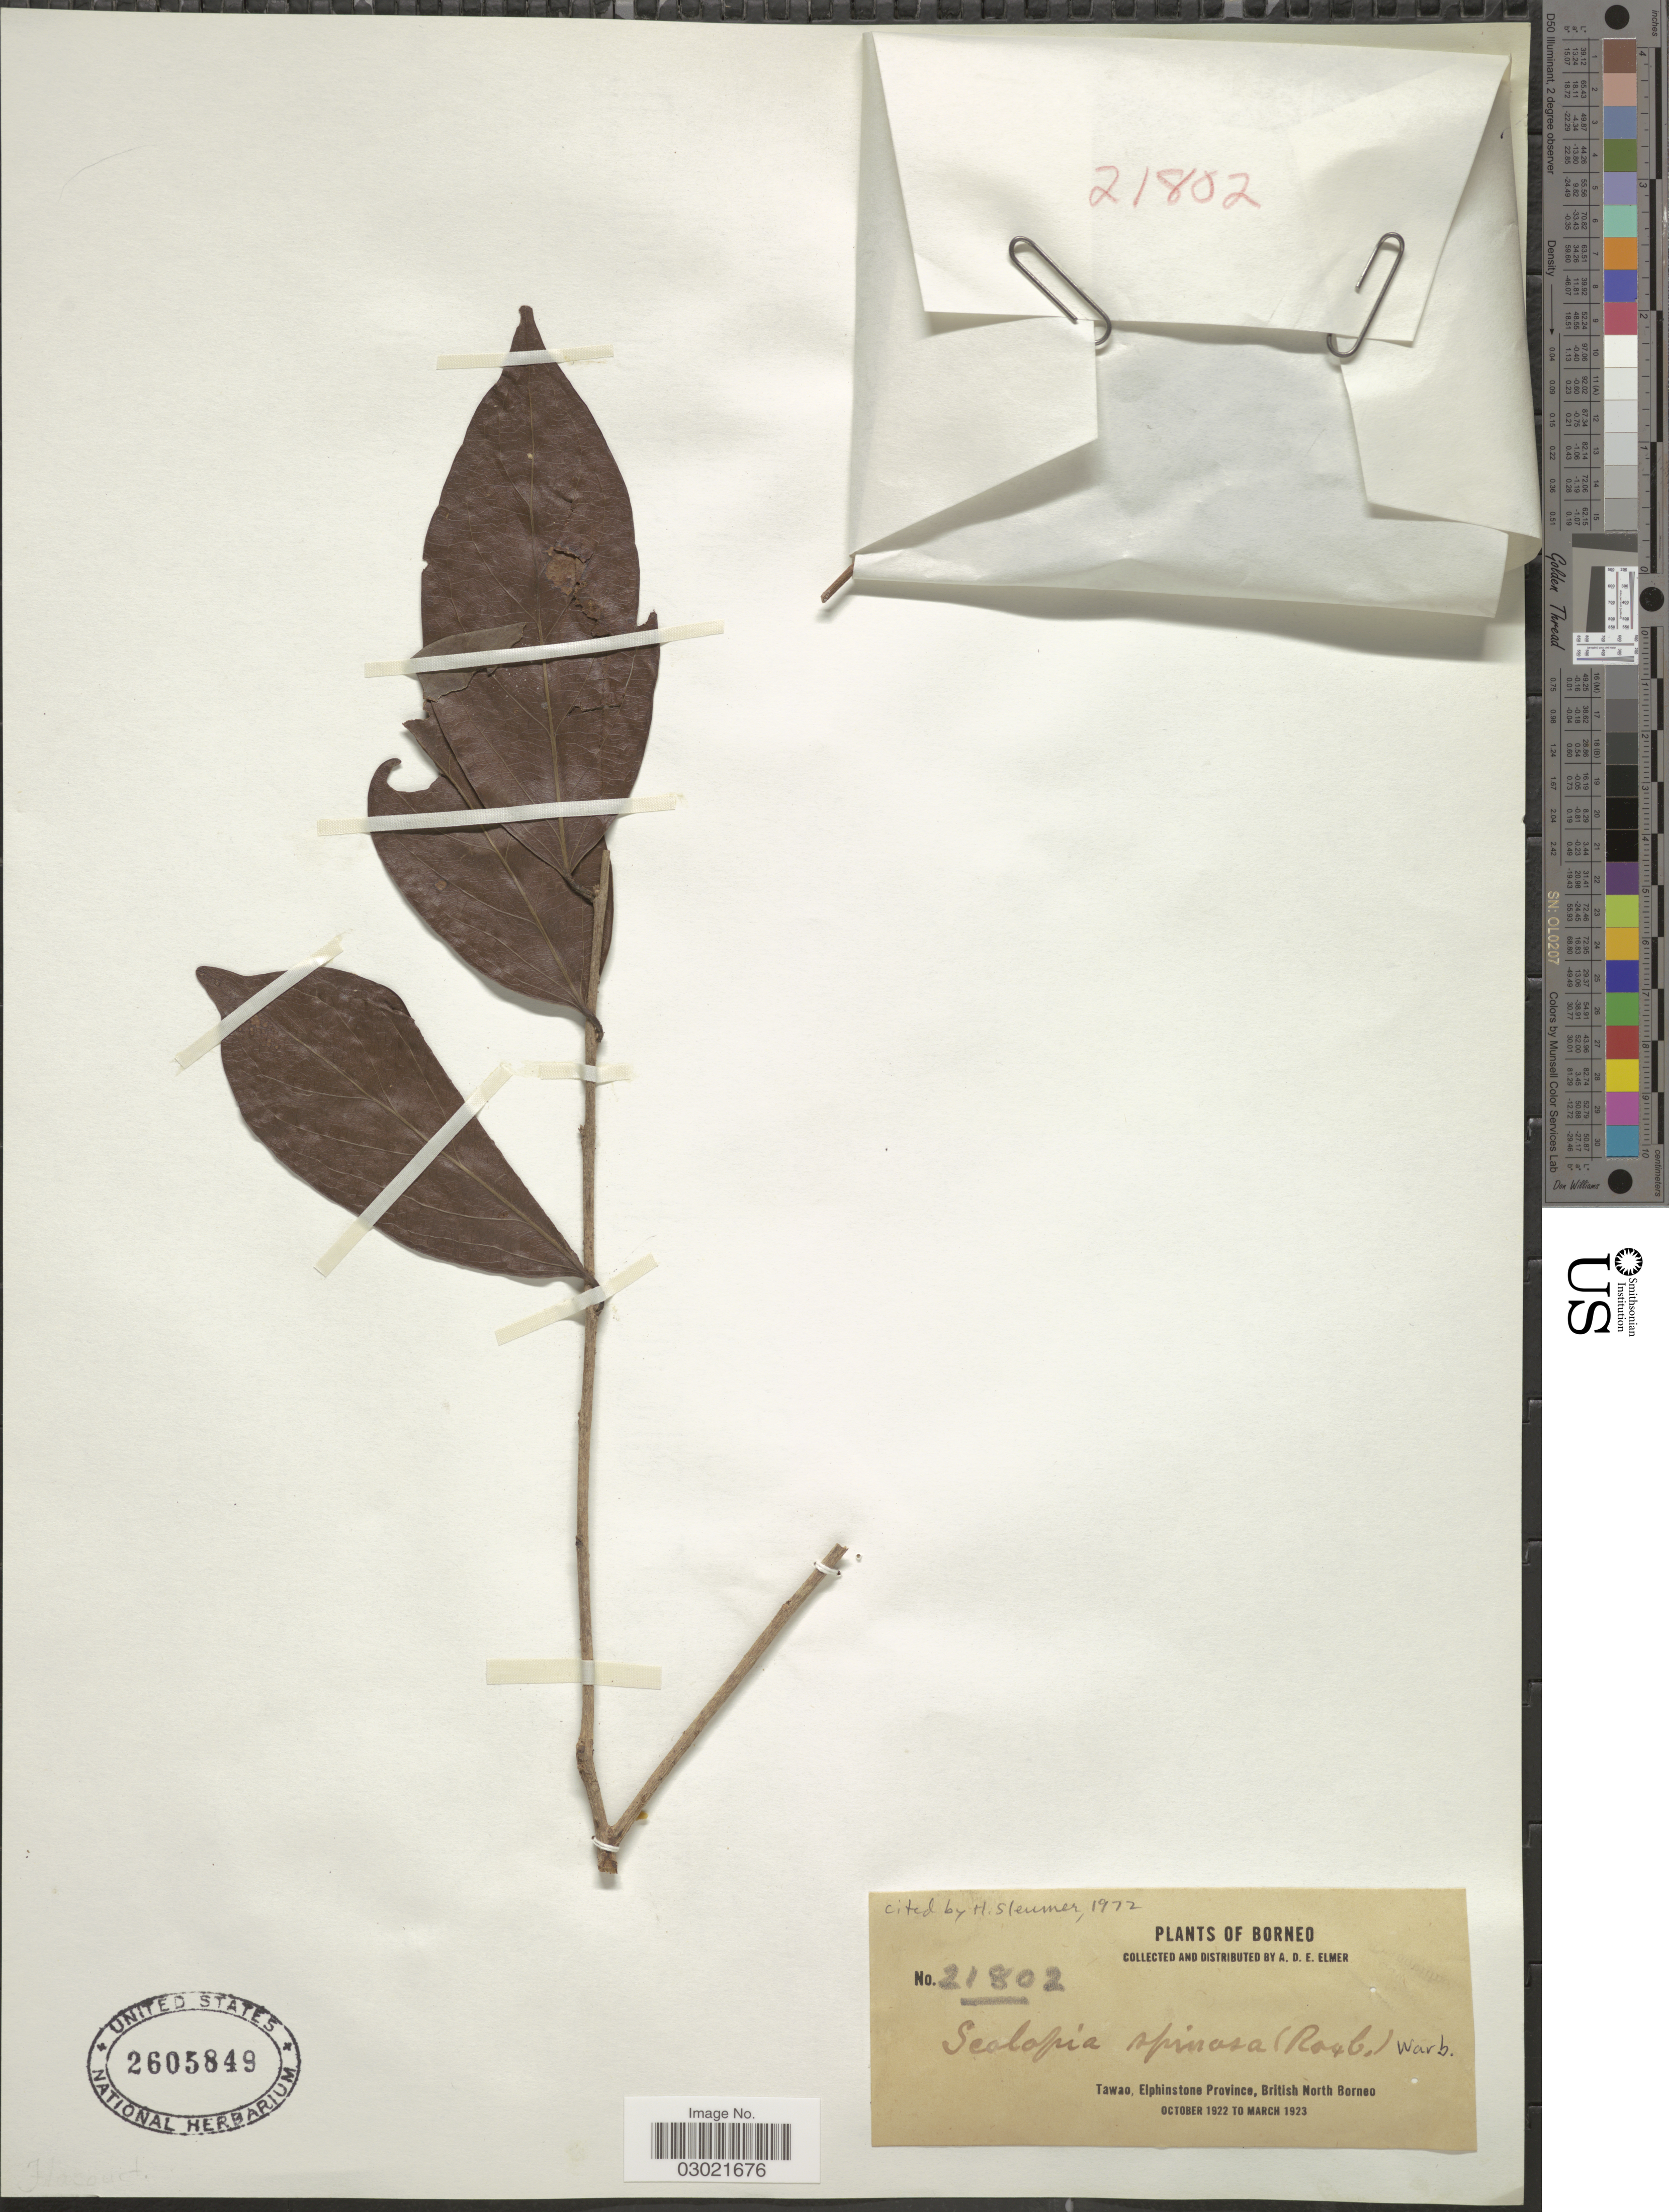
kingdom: Plantae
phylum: Tracheophyta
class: Magnoliopsida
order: Malpighiales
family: Salicaceae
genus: Scolopia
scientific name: Scolopia spinosa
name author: (Roxb.) Warb.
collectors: A. D. E. Elmer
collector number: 21802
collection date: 1922-10/1923-03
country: Malaysia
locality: Borneo. Tawao, Elphinstone Province, British North Borneo.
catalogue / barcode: US 2605849